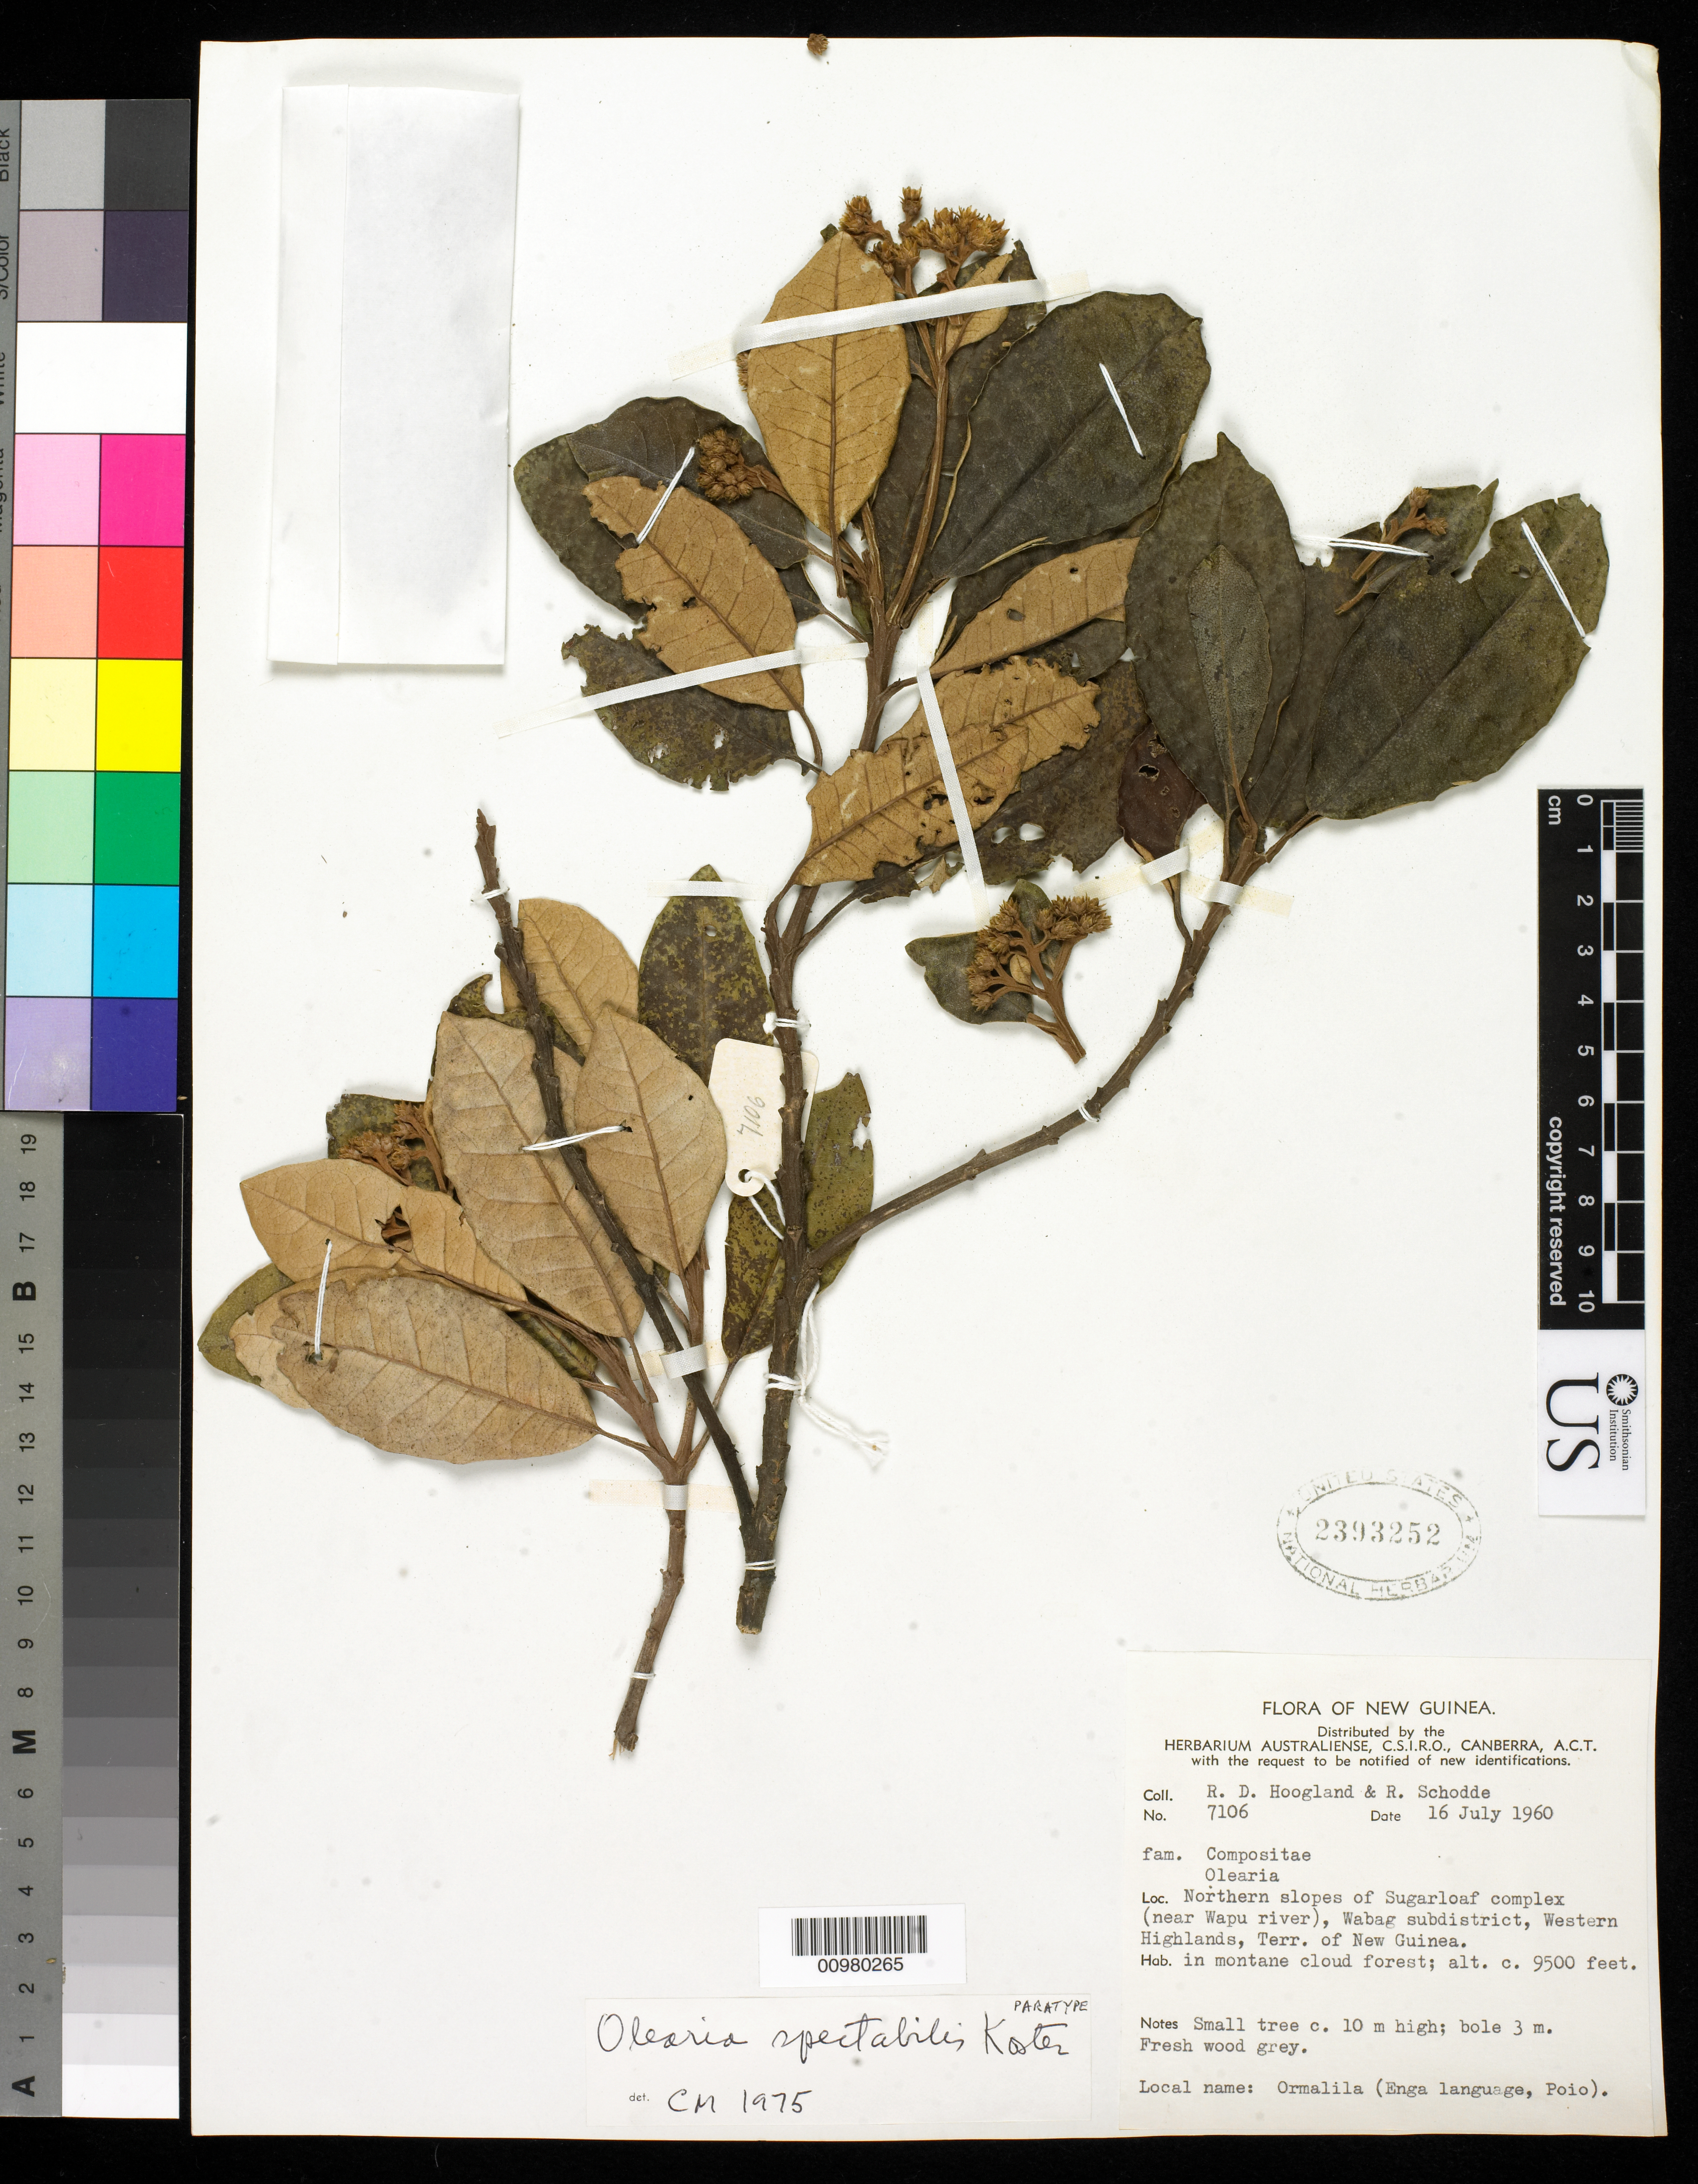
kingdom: Plantae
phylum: Tracheophyta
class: Magnoliopsida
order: Asterales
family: Asteraceae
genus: Olearia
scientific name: Olearia spectabilis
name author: J. Kost.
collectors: R. D. Hoogland & R. Schodde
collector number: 7106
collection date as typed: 16 Jul 1960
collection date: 1960-07-16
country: Papua New Guinea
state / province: Enga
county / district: Wabag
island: New Guinea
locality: Northern slopes of Sugarloaf complex (near Wapu river), Wabag subdistrict, Western Highlands, Terr. of New Guinea.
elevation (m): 2896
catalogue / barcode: US 2393252